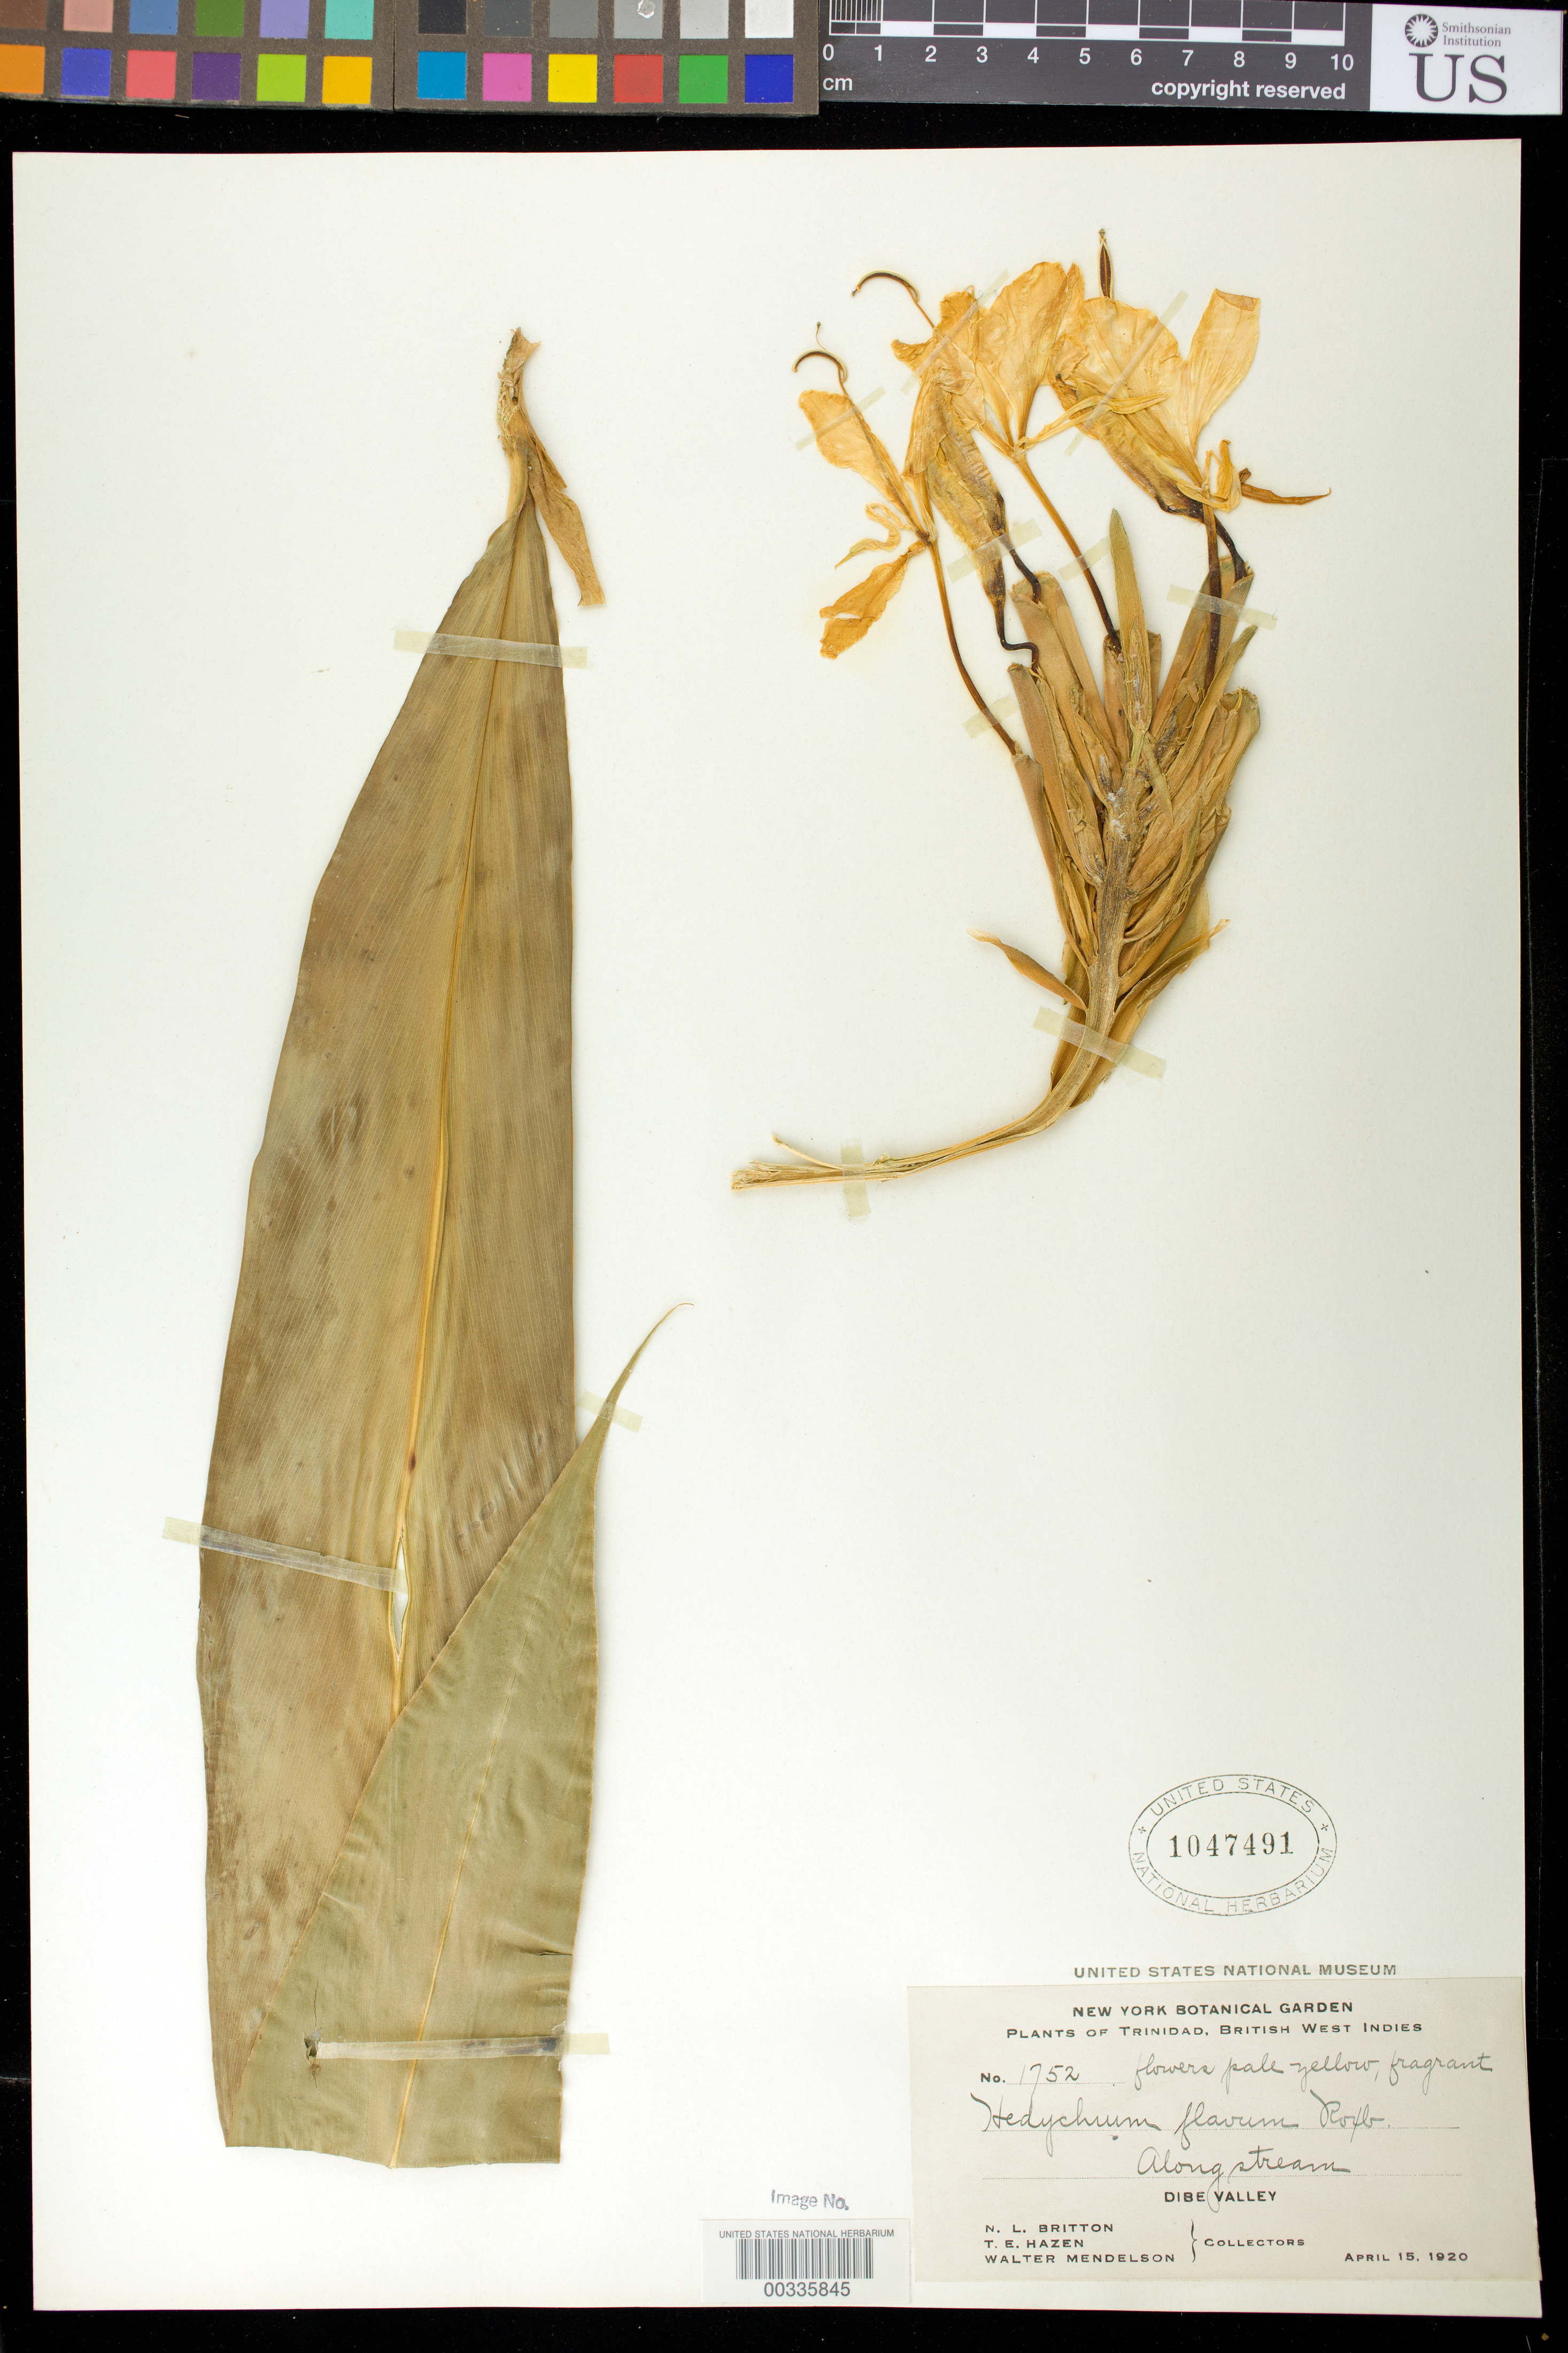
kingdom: Plantae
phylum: Tracheophyta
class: Liliopsida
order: Zingiberales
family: Zingiberaceae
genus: Hedychium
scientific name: Hedychium flavum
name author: Roxb.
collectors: N. Britton, T. E. Hazen & W. Mendelson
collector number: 1752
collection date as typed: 15 Apr 1920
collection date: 1920-04-15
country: Trinidad and Tobago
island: Trinidad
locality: Dibe valley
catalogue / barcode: US 1047491